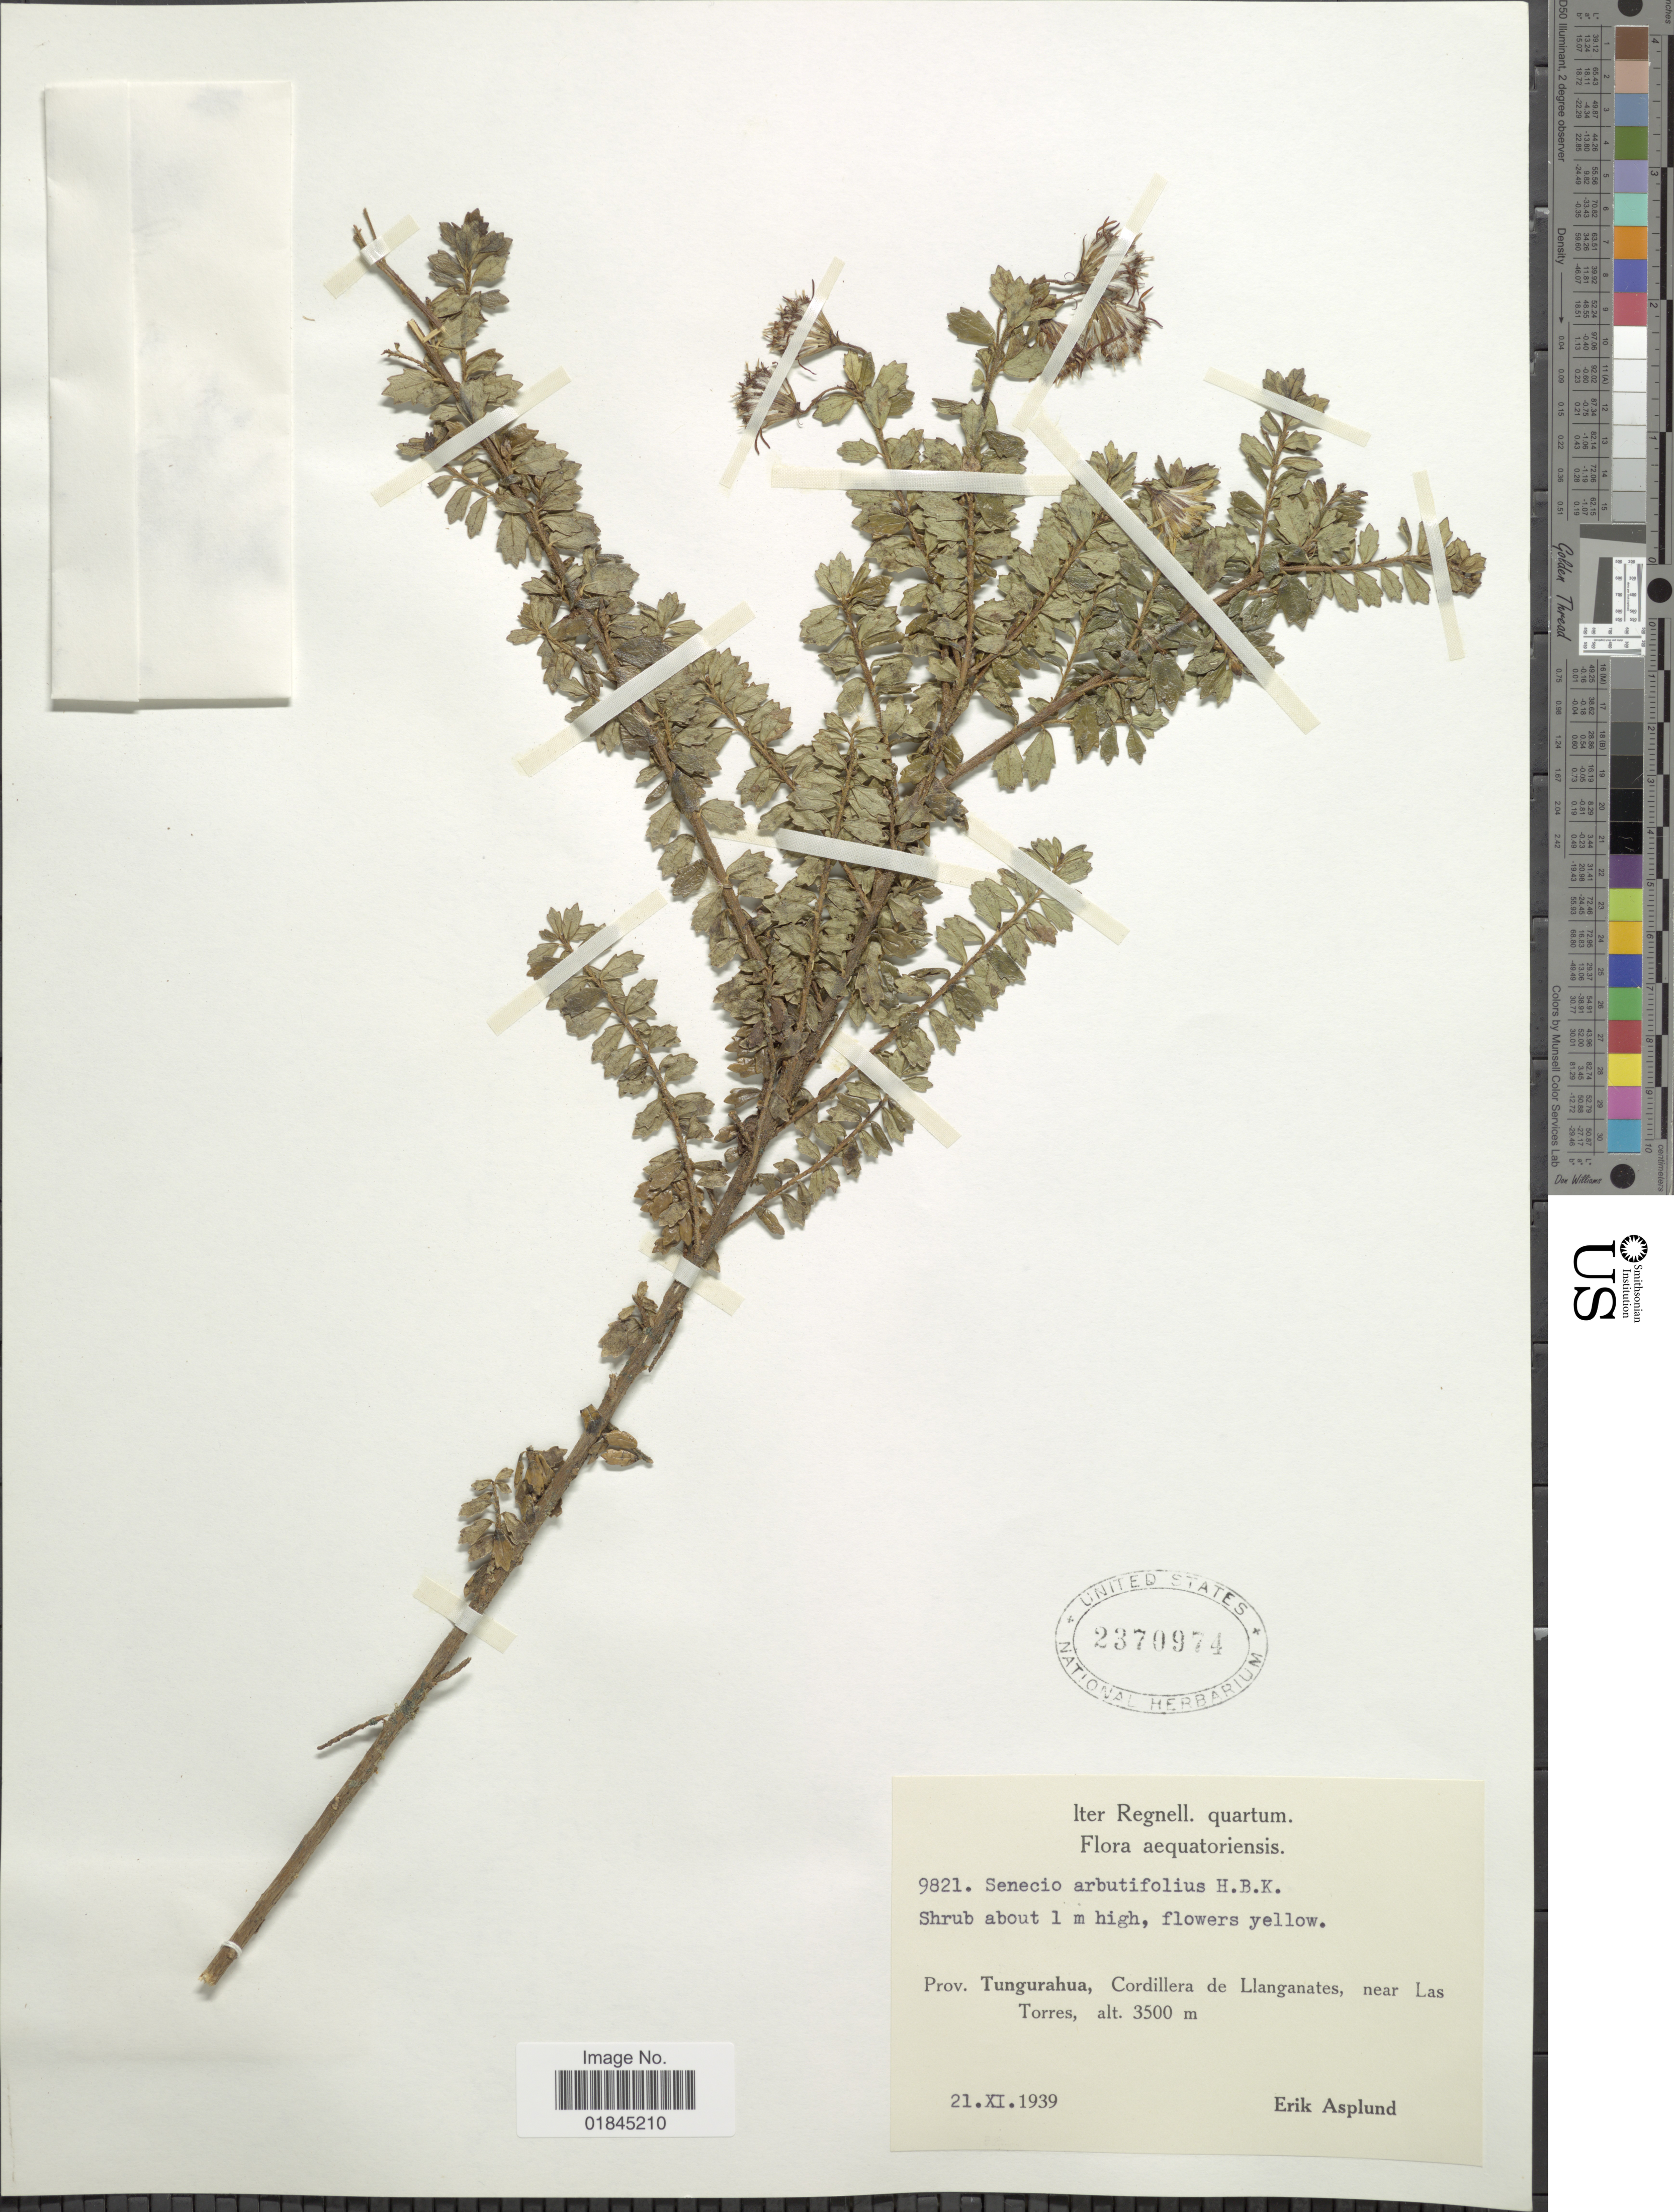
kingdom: Plantae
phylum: Tracheophyta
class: Magnoliopsida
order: Asterales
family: Asteraceae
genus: Pentacalia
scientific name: Pentacalia arbutifolia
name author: (Kunth) Cuatrec.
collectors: E. Asplund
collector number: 9821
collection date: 1939-11-21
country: Ecuador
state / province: Tungurahua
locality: Prov. Tungurahua, Cordillera de Llanganates, near Las Torres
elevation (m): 3500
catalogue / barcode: US 2370974